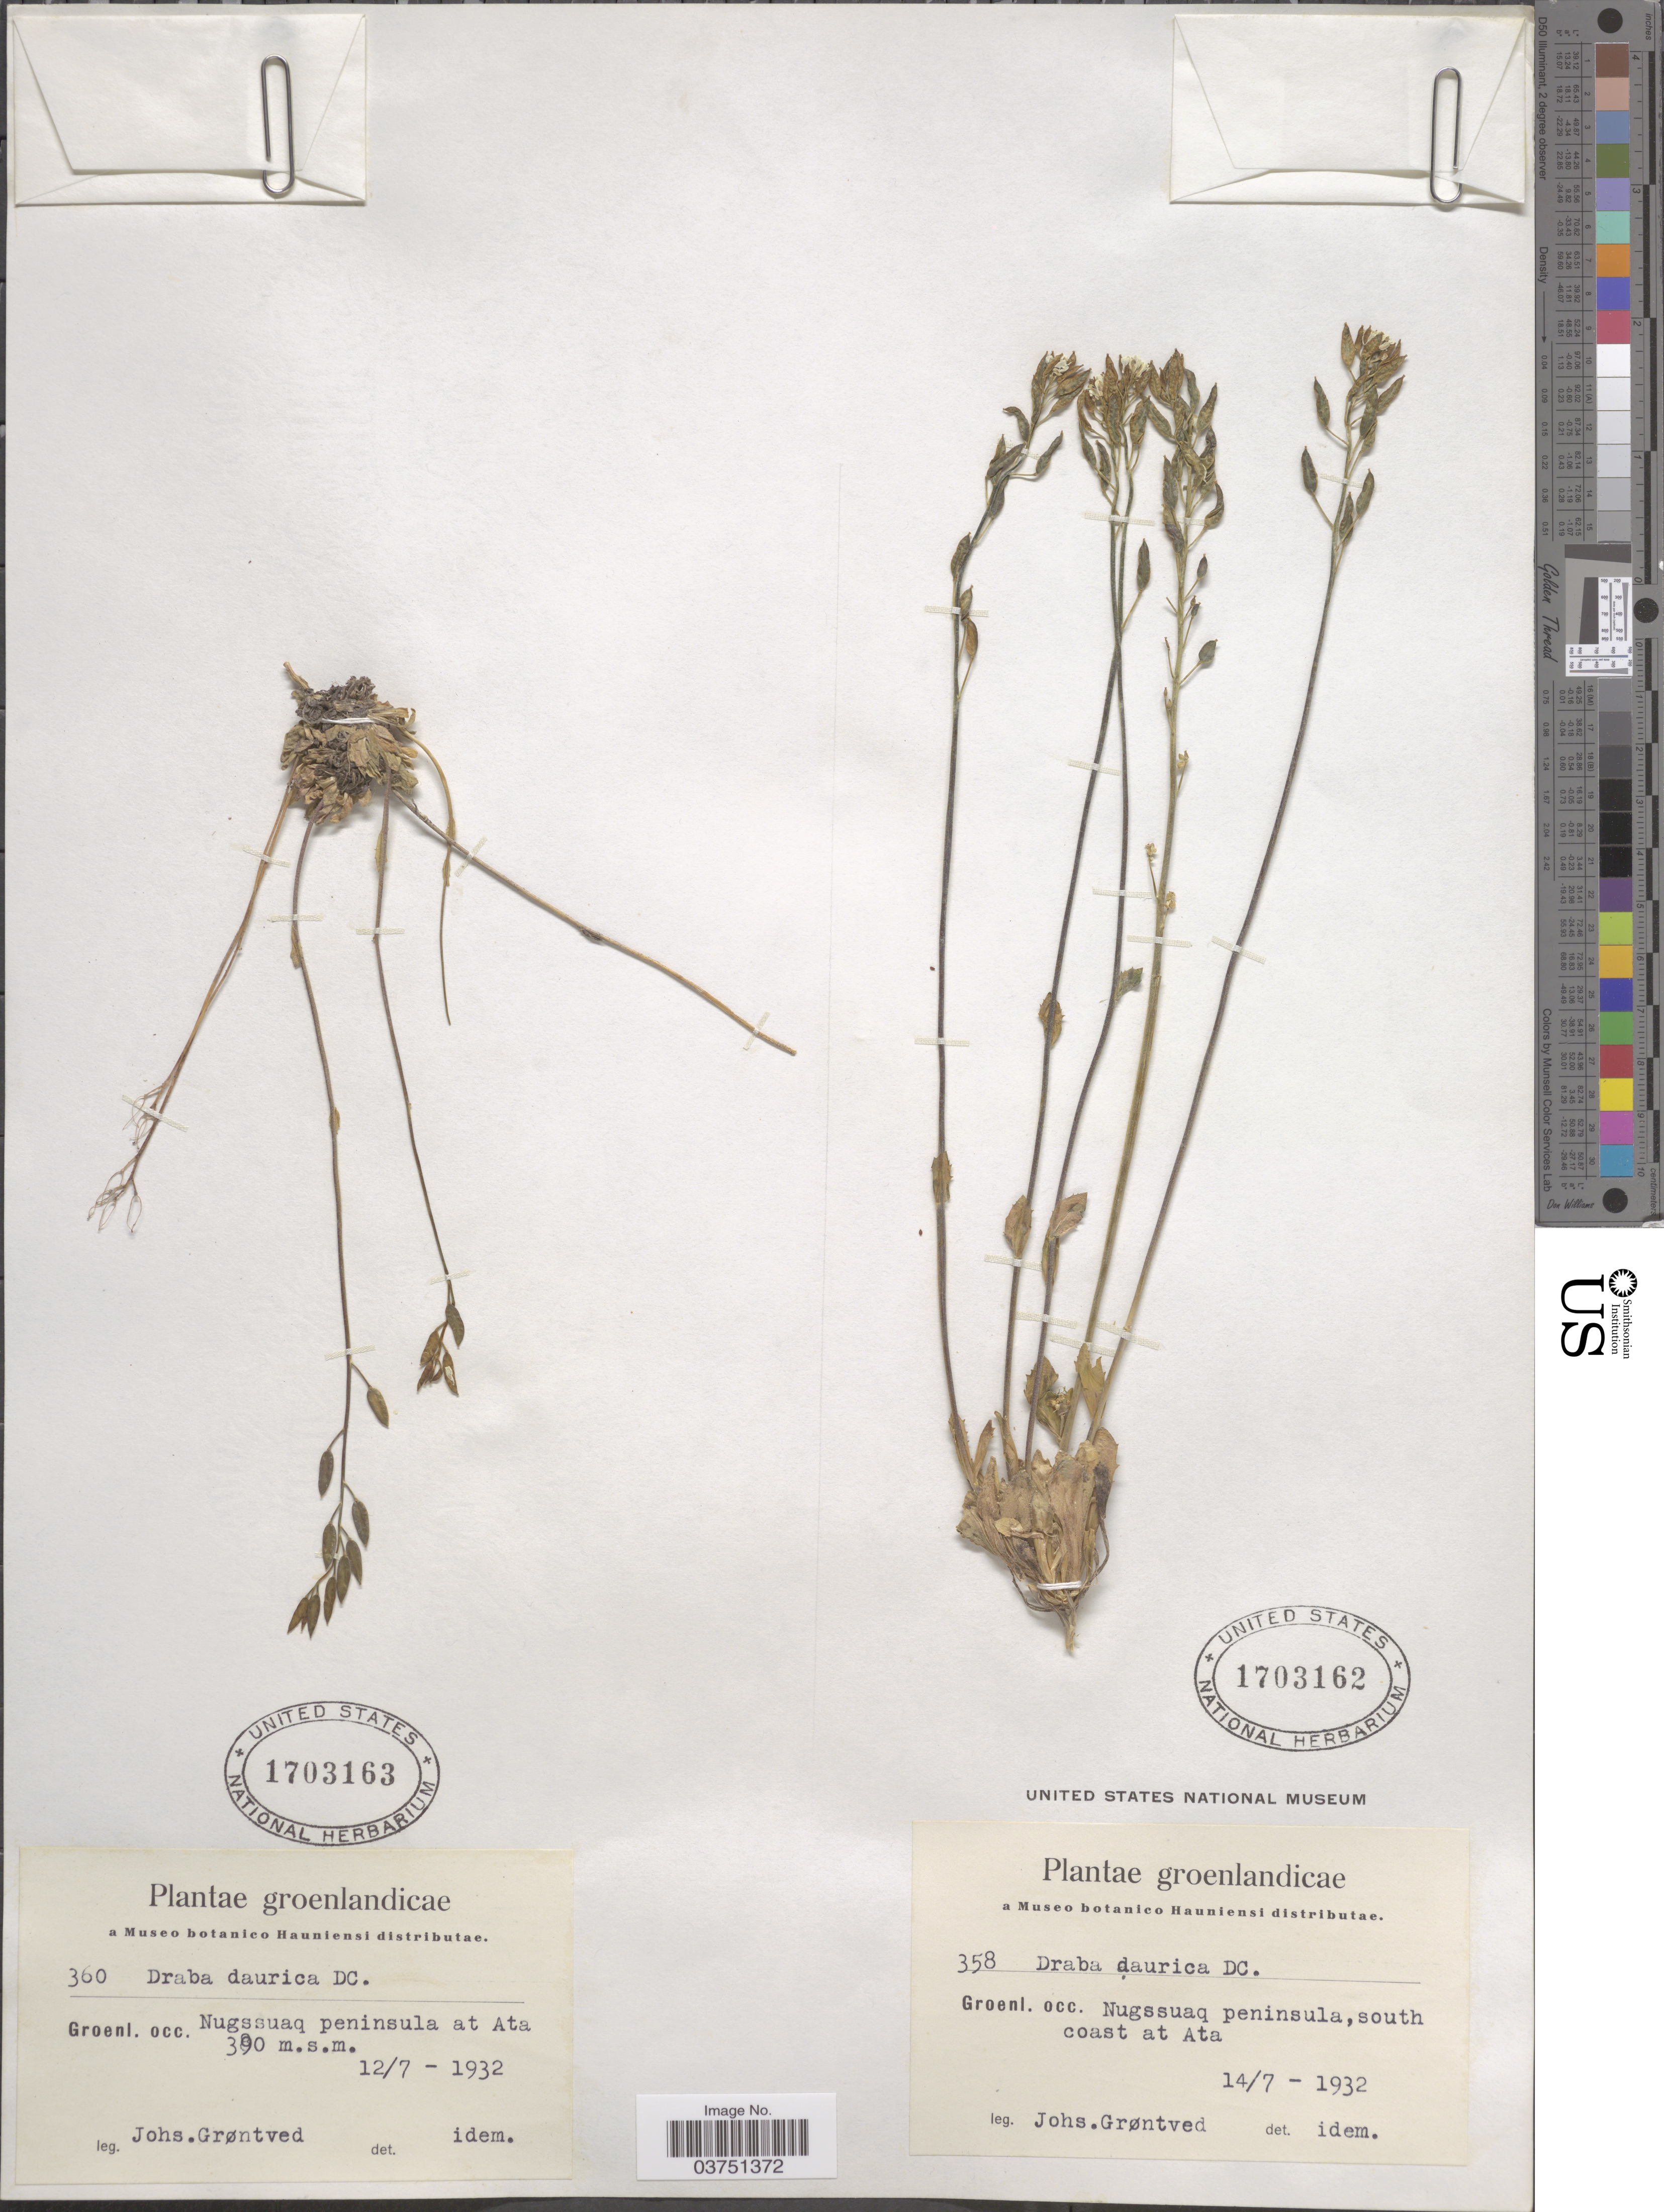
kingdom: Plantae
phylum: Tracheophyta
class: Magnoliopsida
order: Brassicales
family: Brassicaceae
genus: Draba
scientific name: Draba glabella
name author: Pursh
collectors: J. Grøntved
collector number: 360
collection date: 1932-07-12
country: Greenland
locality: Groenl. occ, Nugssuaq peninsula at Ata.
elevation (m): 390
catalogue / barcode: US 1703163